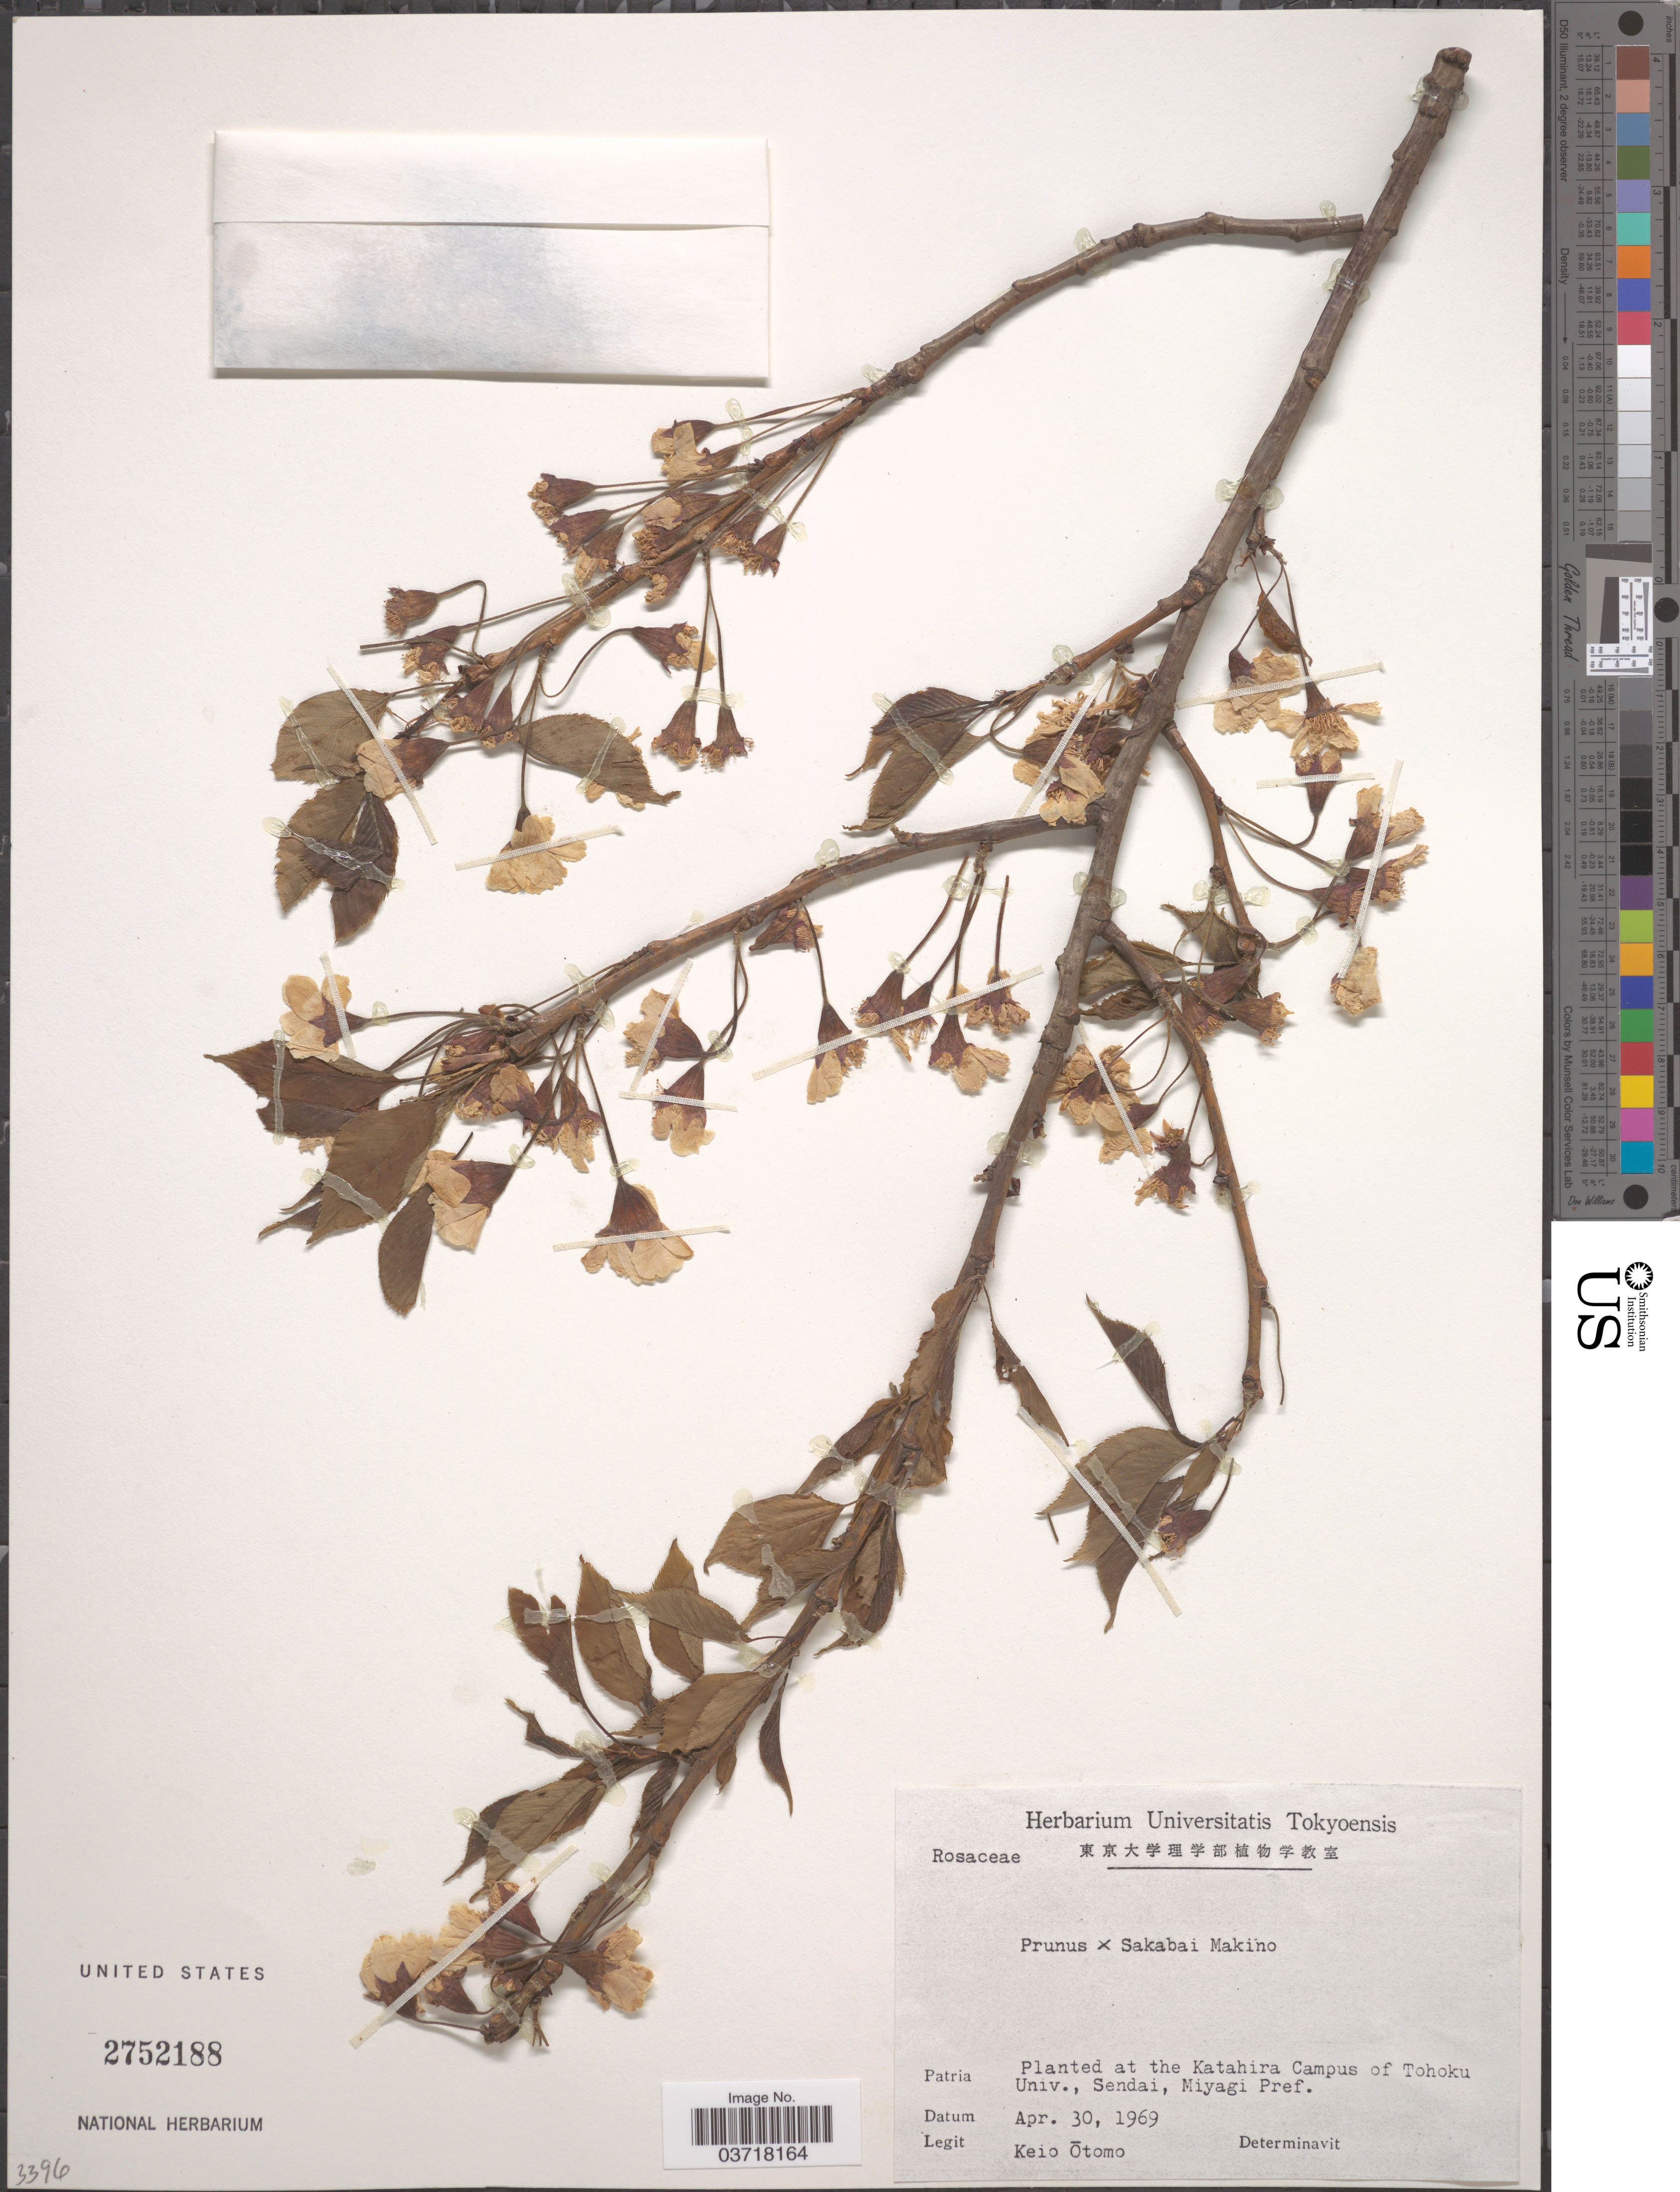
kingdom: Plantae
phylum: Tracheophyta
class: Magnoliopsida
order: Rosales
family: Rosaceae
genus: Prunus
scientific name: Prunus sakabai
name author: Makino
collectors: K. Otomo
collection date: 1969-04-30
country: Japan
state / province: Miyagi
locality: At the Katahira Campus of Tohoku Univ., Sendai, Miyagi Pref.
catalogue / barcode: US 2752188